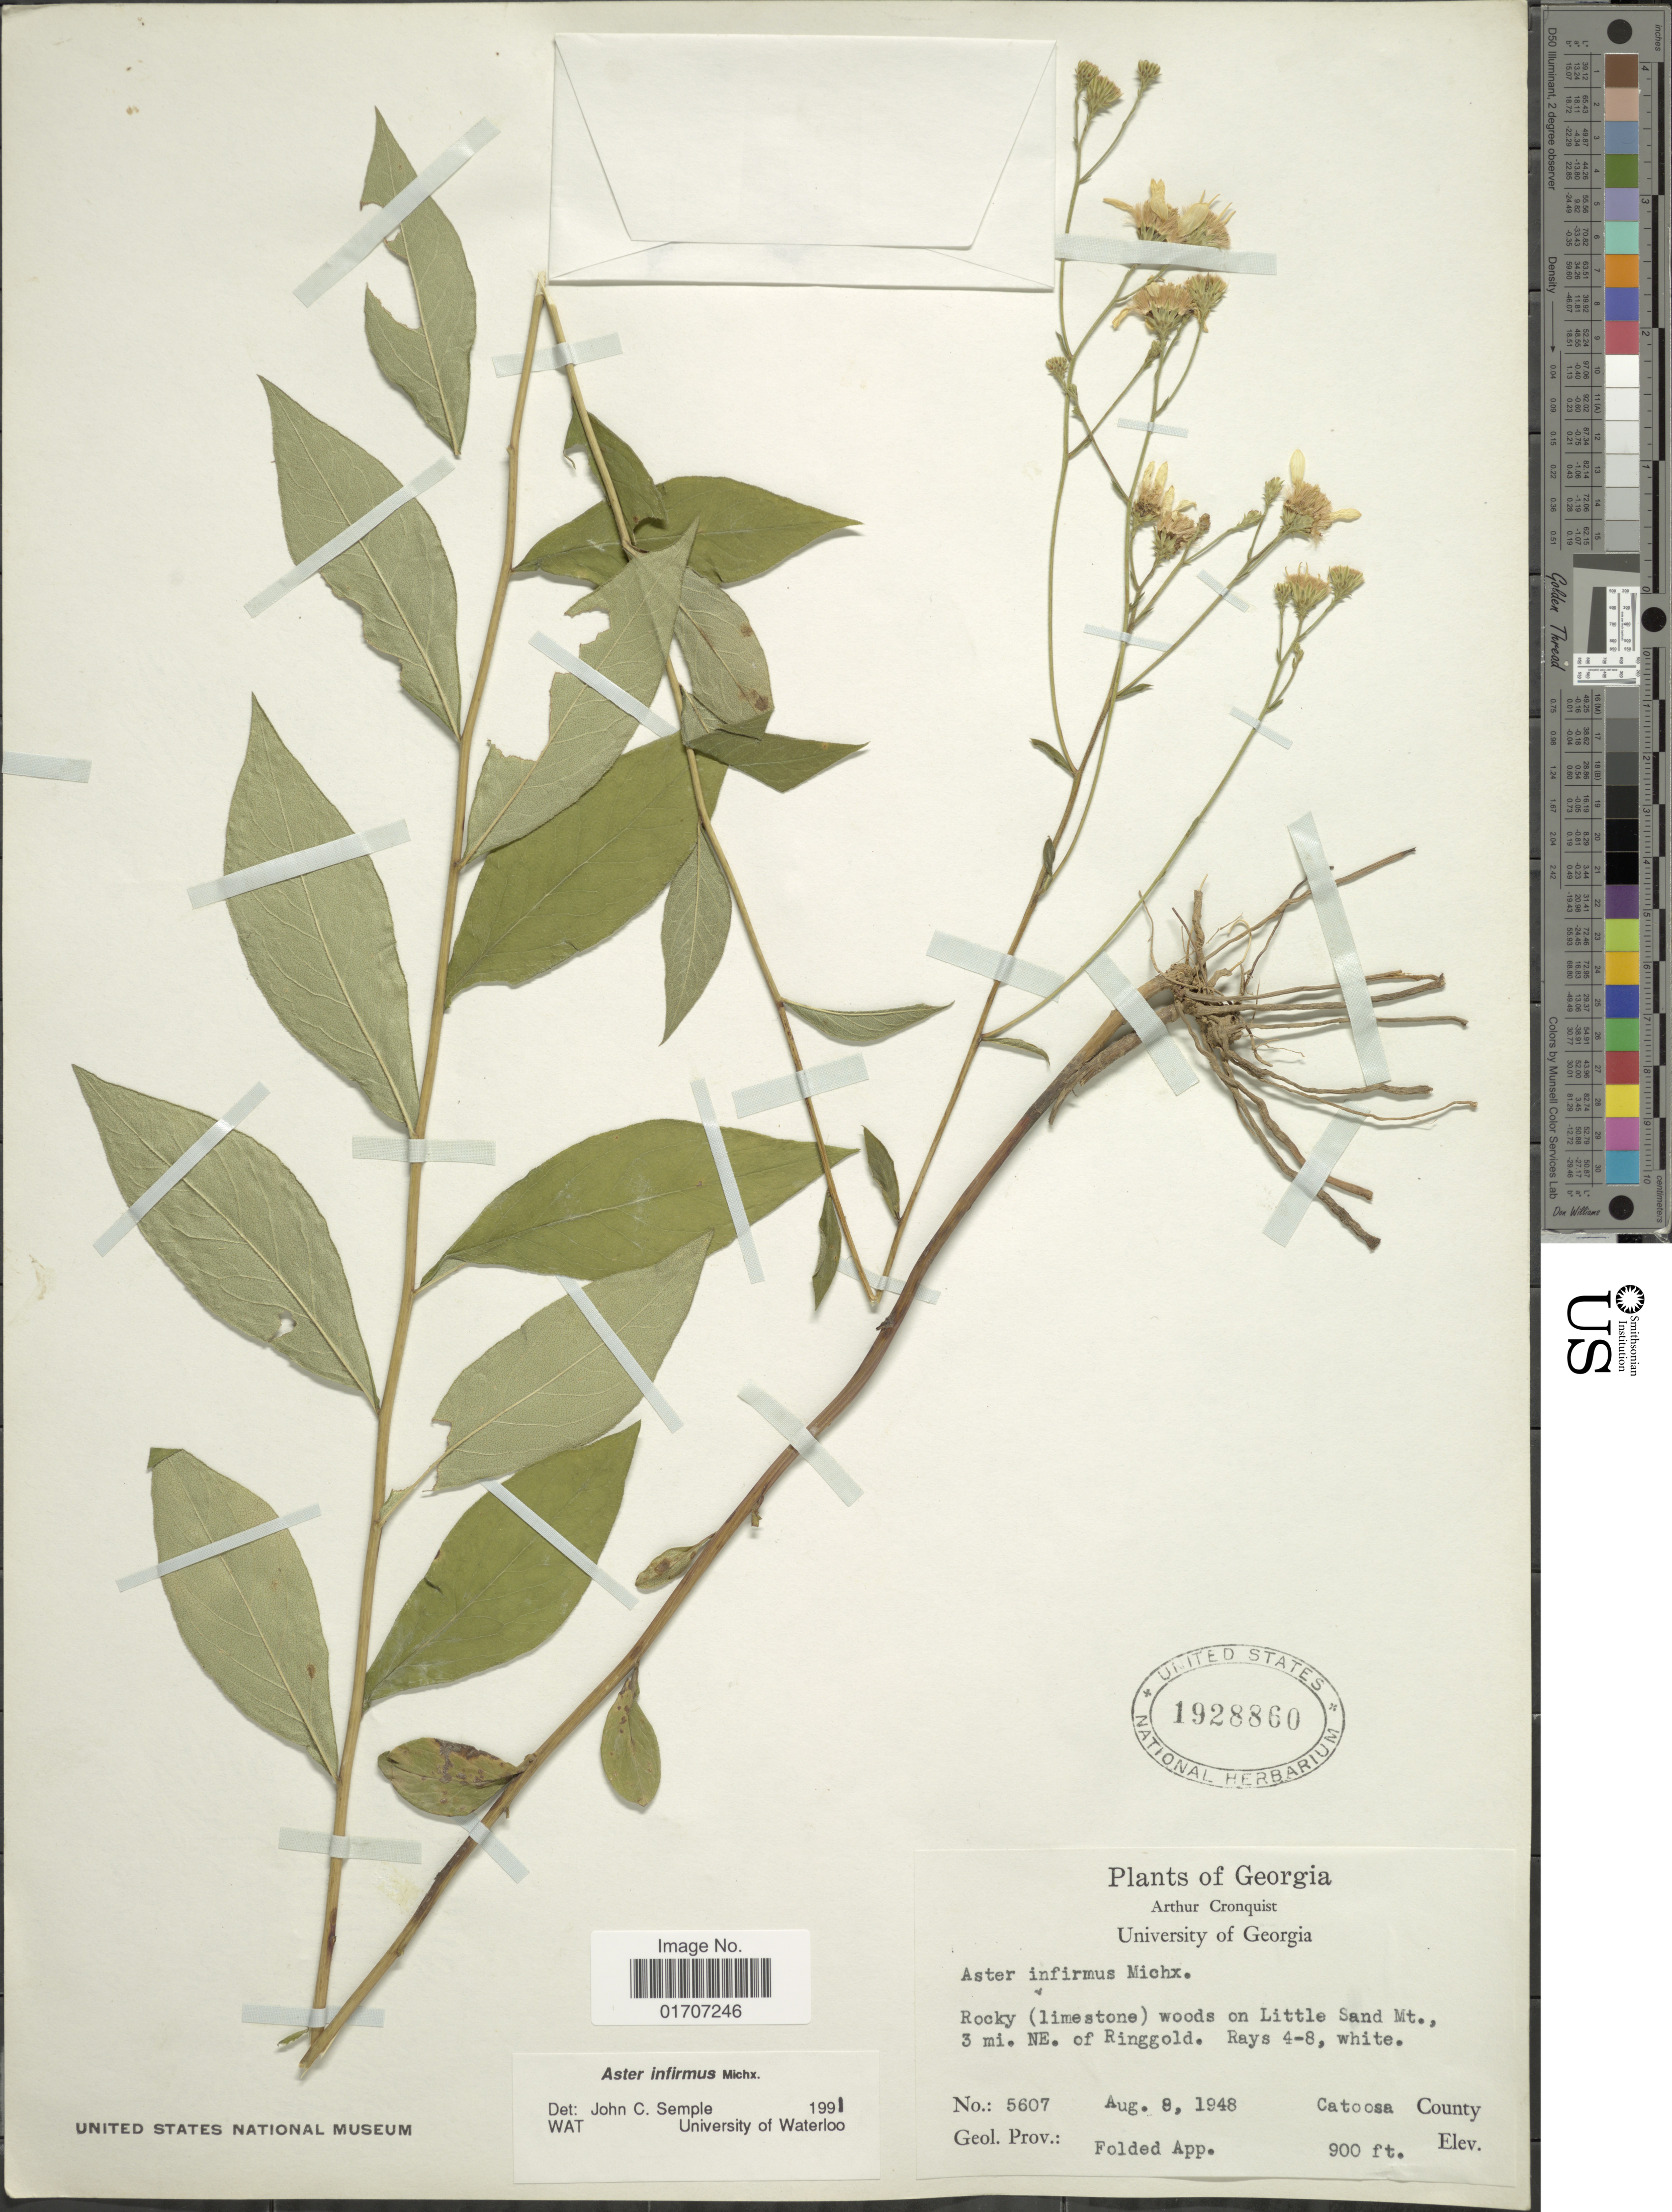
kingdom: Plantae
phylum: Tracheophyta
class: Magnoliopsida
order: Asterales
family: Asteraceae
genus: Doellingeria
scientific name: Doellingeria infirma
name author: (Michx.) Greene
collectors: A. J. Cronquist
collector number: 5607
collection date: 1948-08-08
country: United States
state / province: Georgia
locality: Rocky (limestone)) woods on little Sand Mt., 3 mi. NE. of Ringgold, Catoonsa County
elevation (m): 274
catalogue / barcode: US 1928860